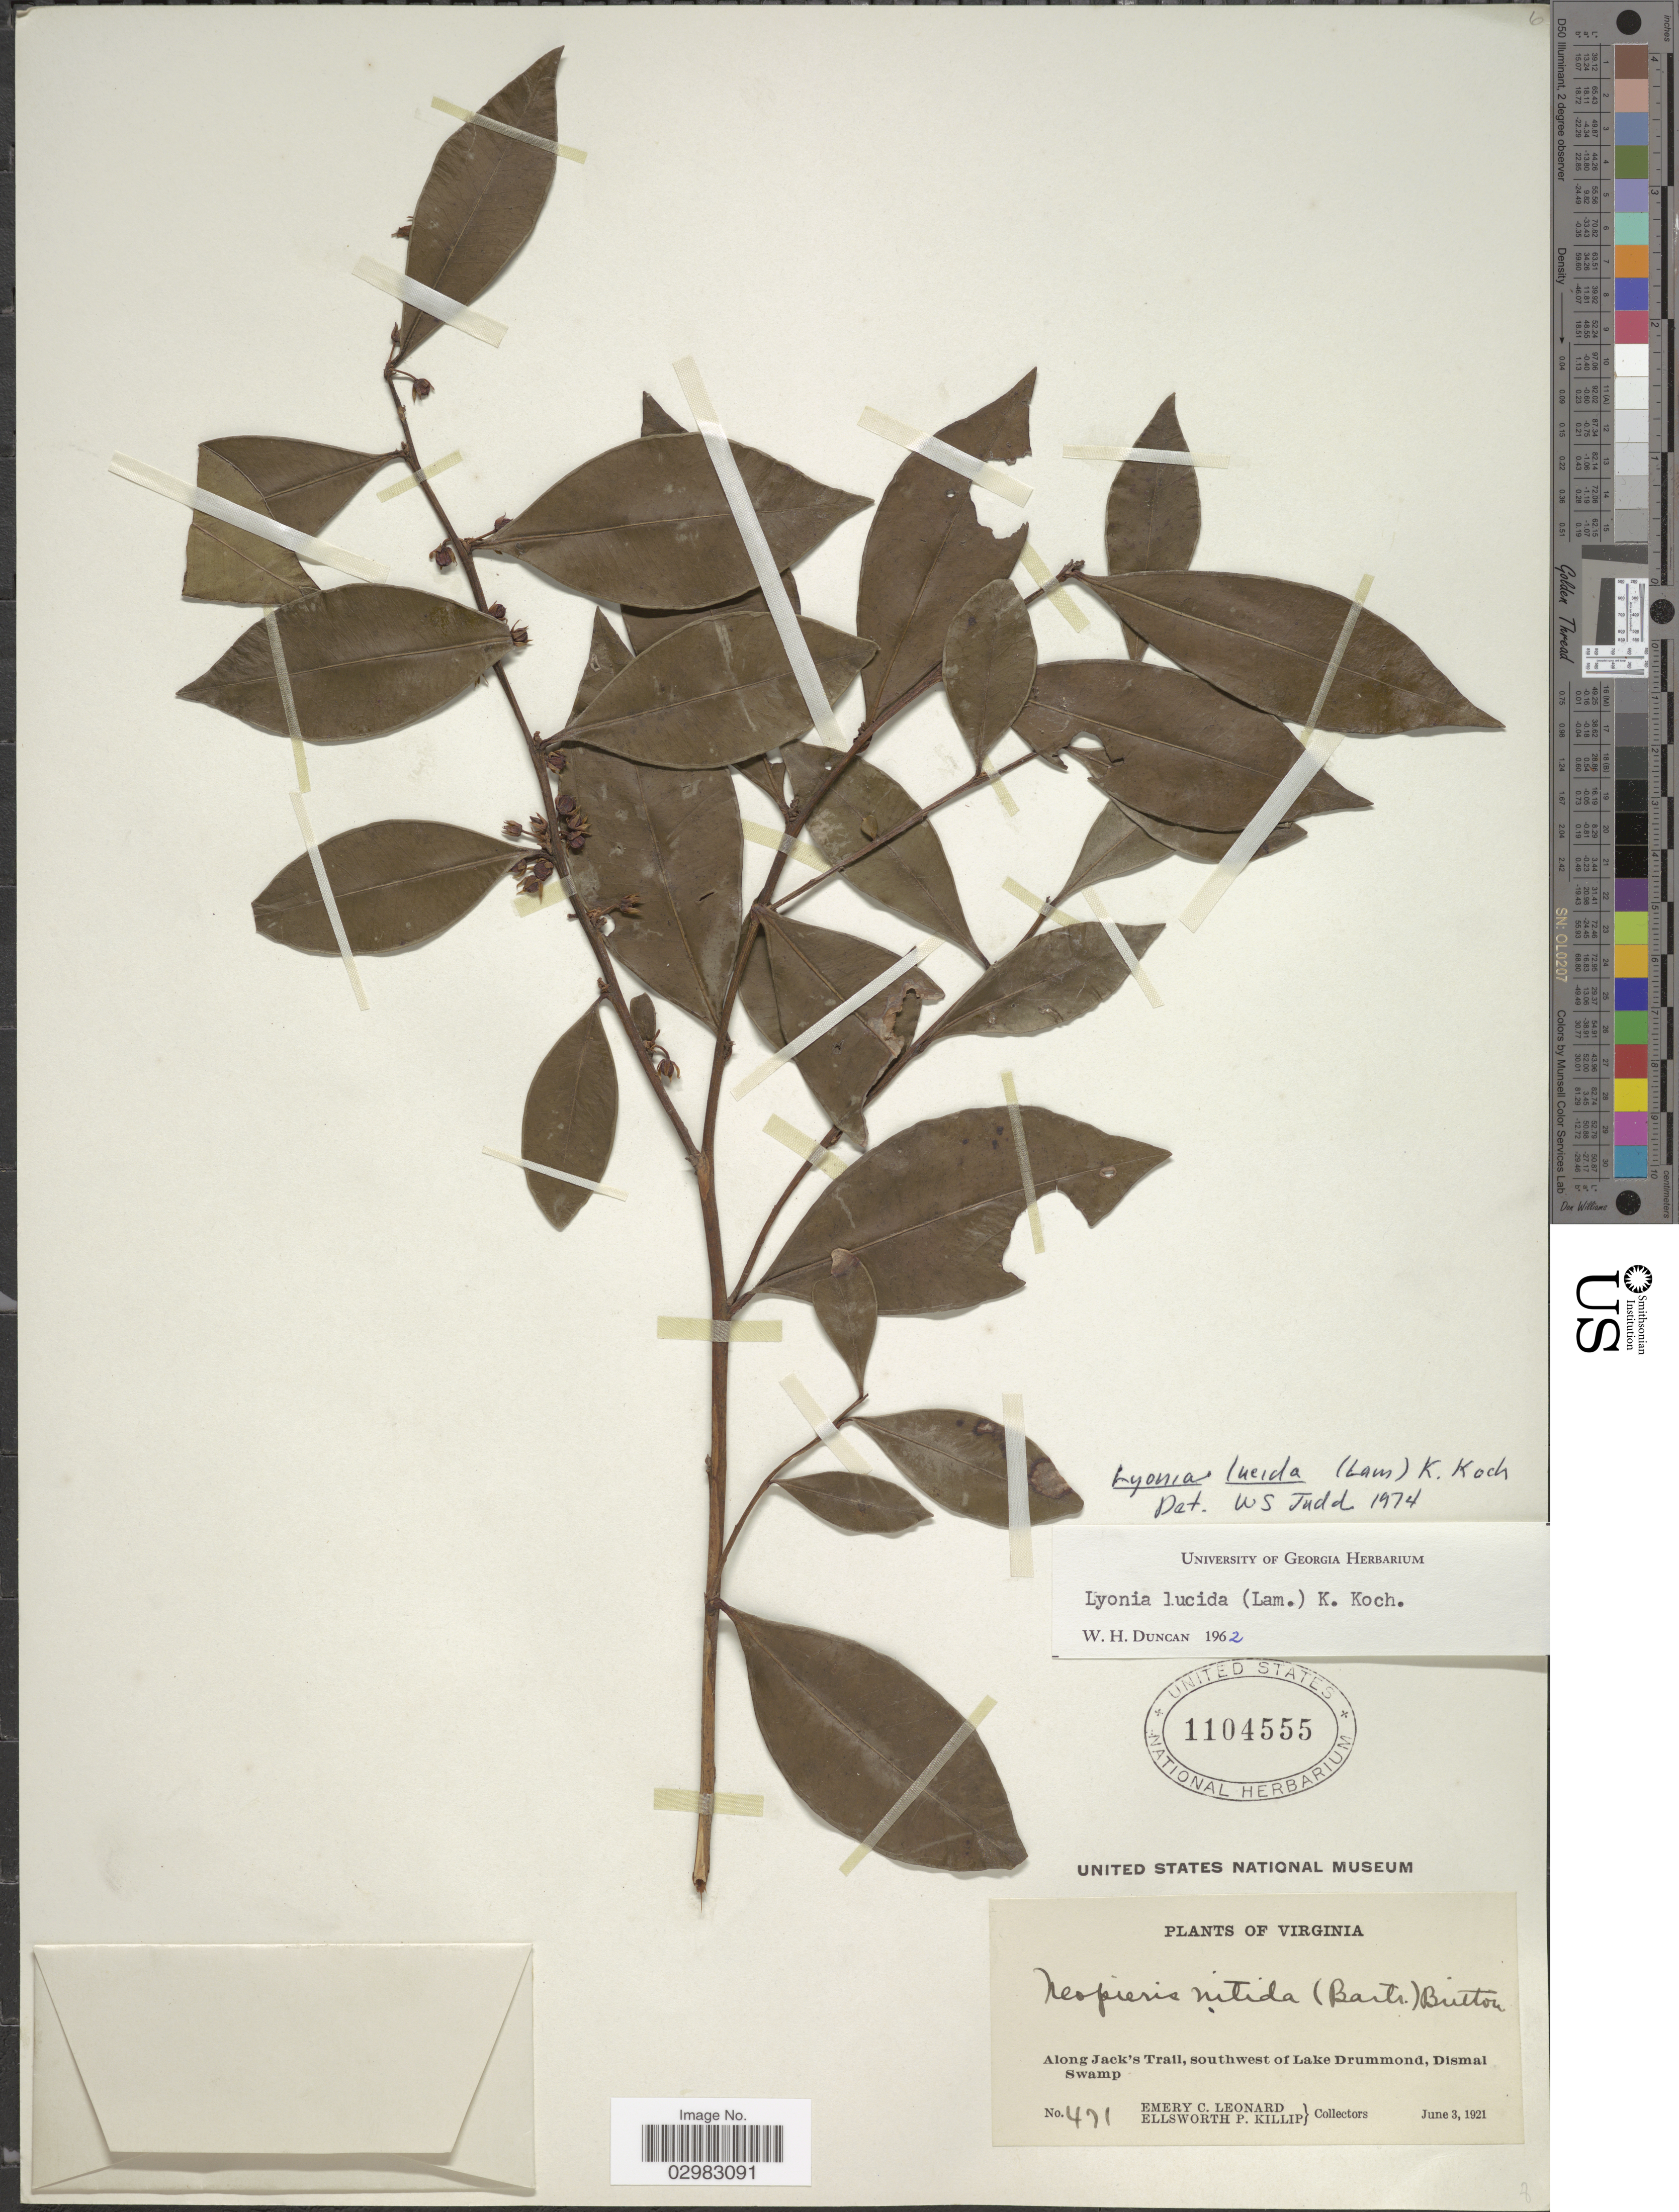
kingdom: Plantae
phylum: Tracheophyta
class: Magnoliopsida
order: Ericales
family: Ericaceae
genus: Lyonia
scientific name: Lyonia lucida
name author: K. Koch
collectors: E. C. Leonard & E. P. Killip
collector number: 471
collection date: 1921-06-03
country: United States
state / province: Virginia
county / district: City of Chesapeake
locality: Along Jack's Trail, southwest of Lake Drummond, Dismal Swamp.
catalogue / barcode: US 1104555